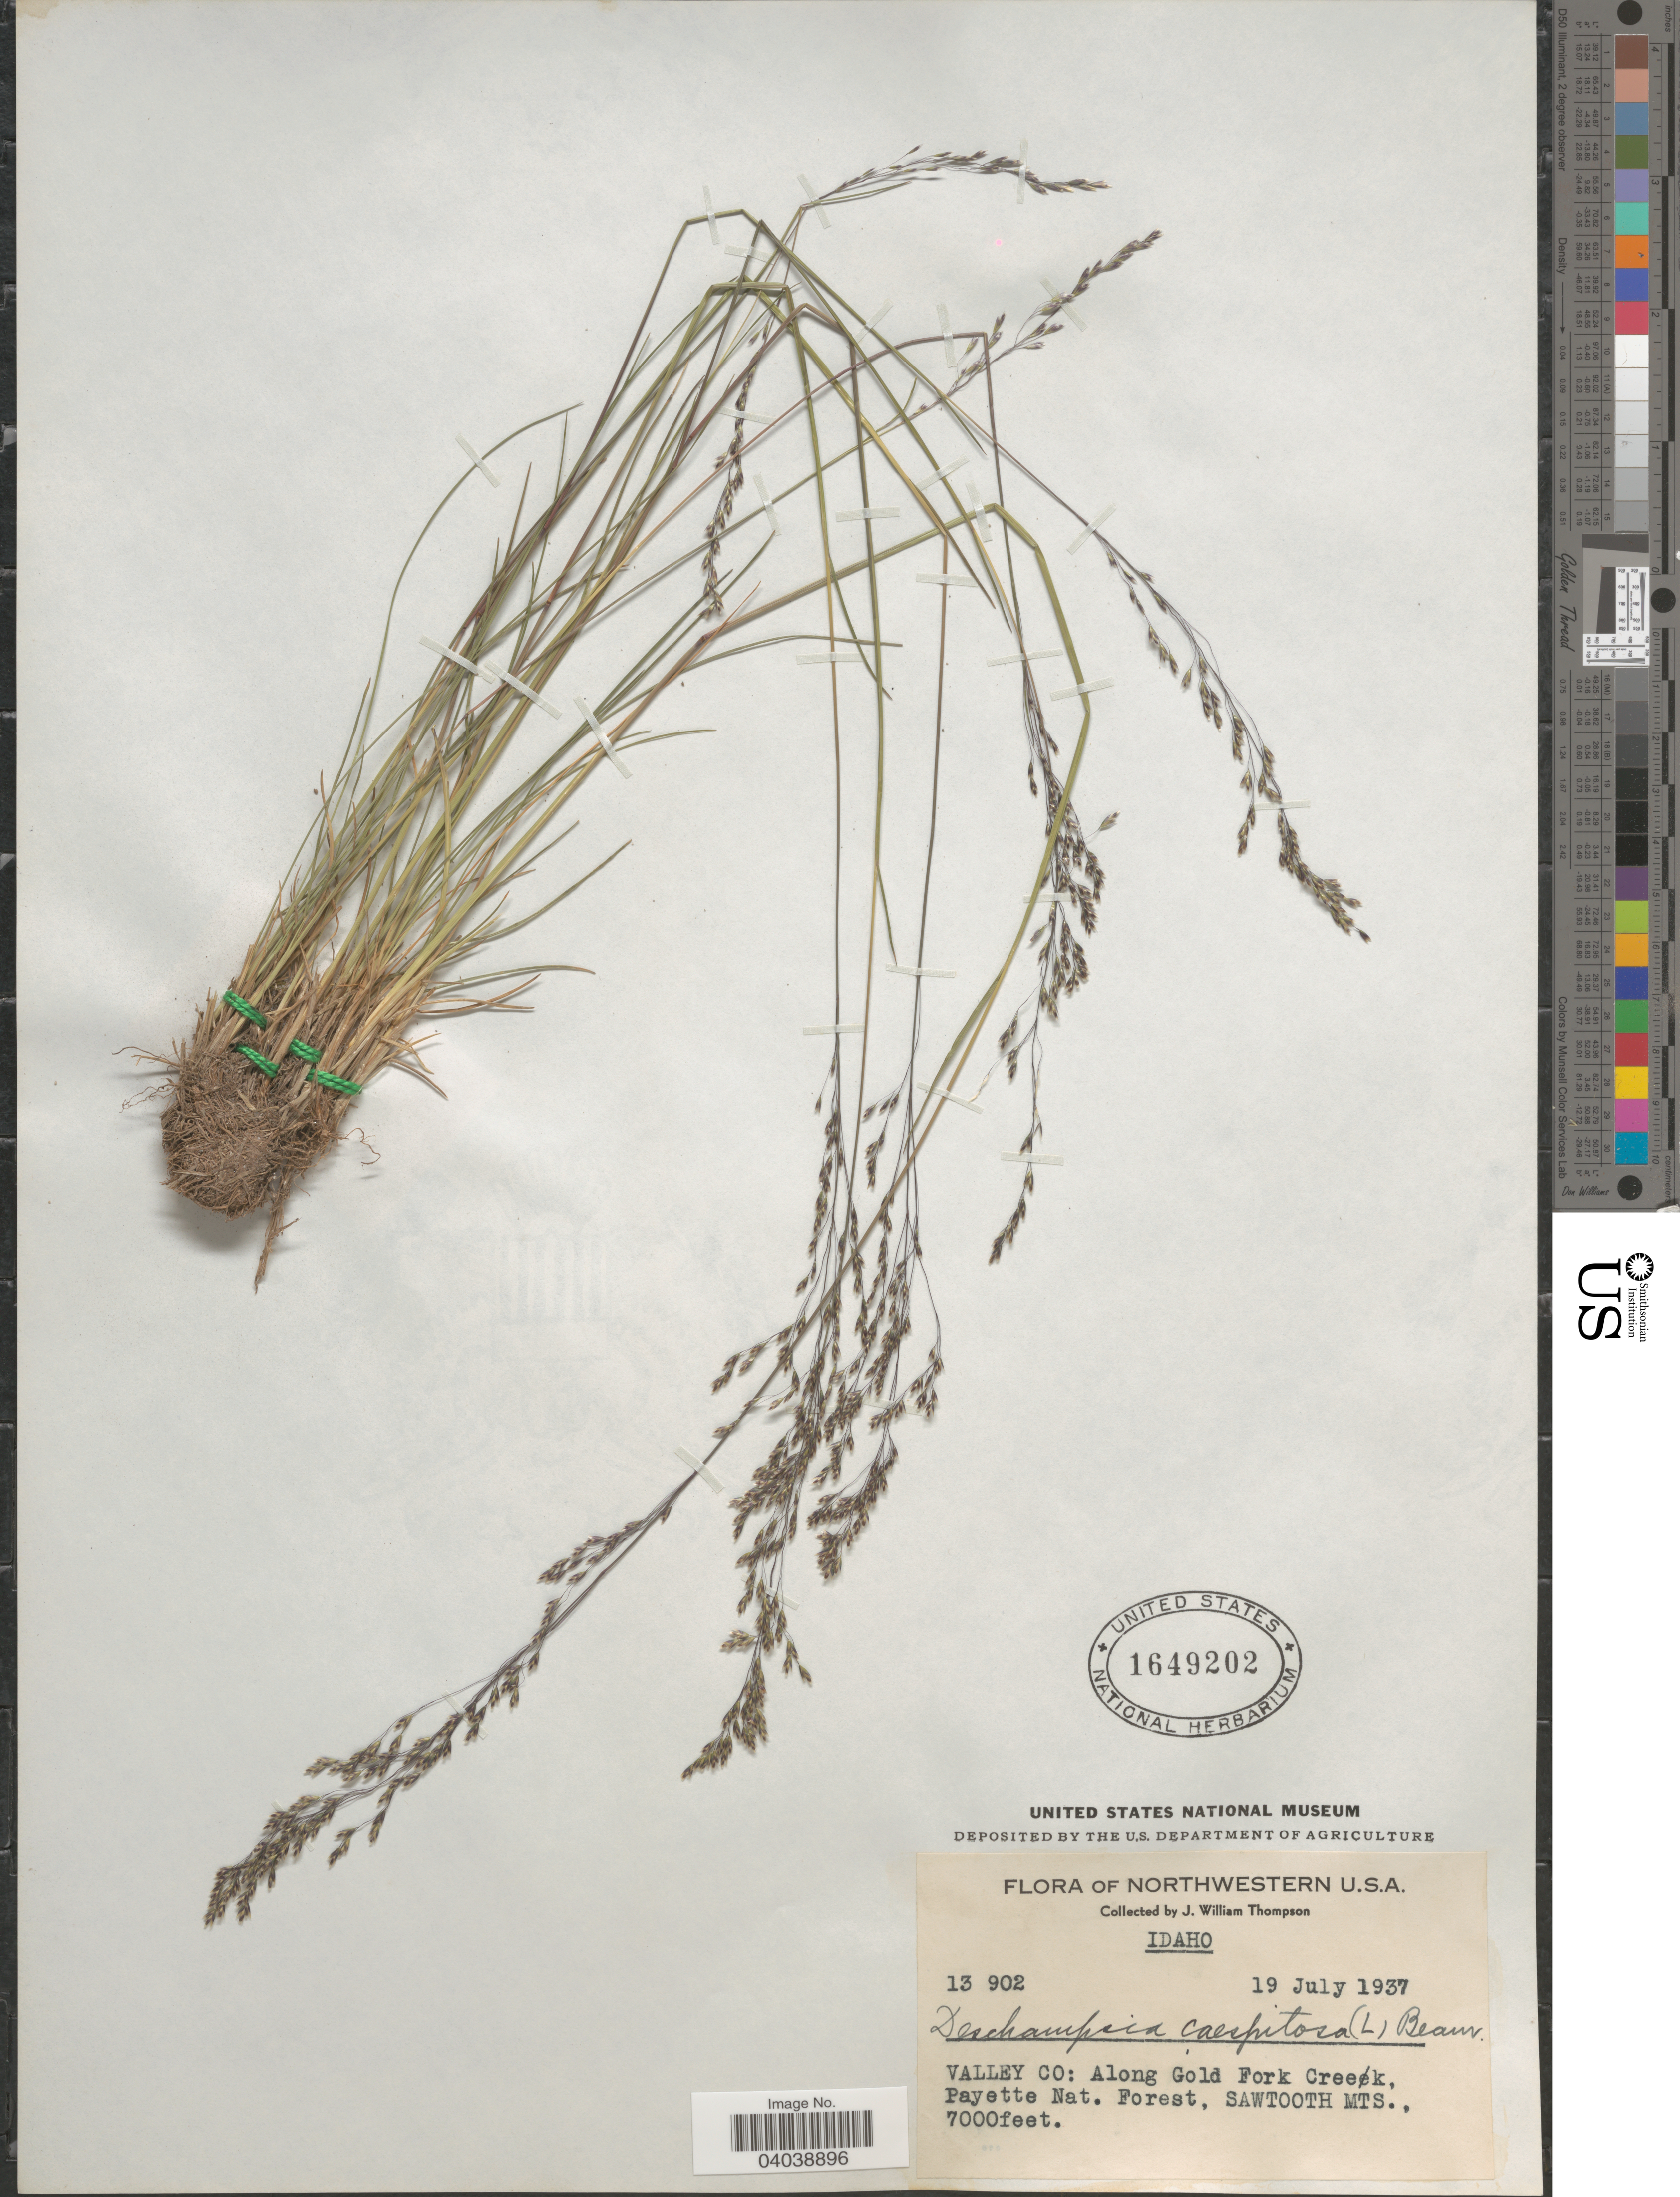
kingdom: Plantae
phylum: Tracheophyta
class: Liliopsida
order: Poales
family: Poaceae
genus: Deschampsia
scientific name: Deschampsia cespitosa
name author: (L.) P. Beauv.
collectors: J. W. Thompson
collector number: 13902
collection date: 1937-07-19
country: United States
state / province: Idaho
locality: Northwestern U.S.A. Valley Co: Along Gold Fork Creek, Payette Nat. Forest, Sawtooth Mts.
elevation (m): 2134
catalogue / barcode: US 1649202